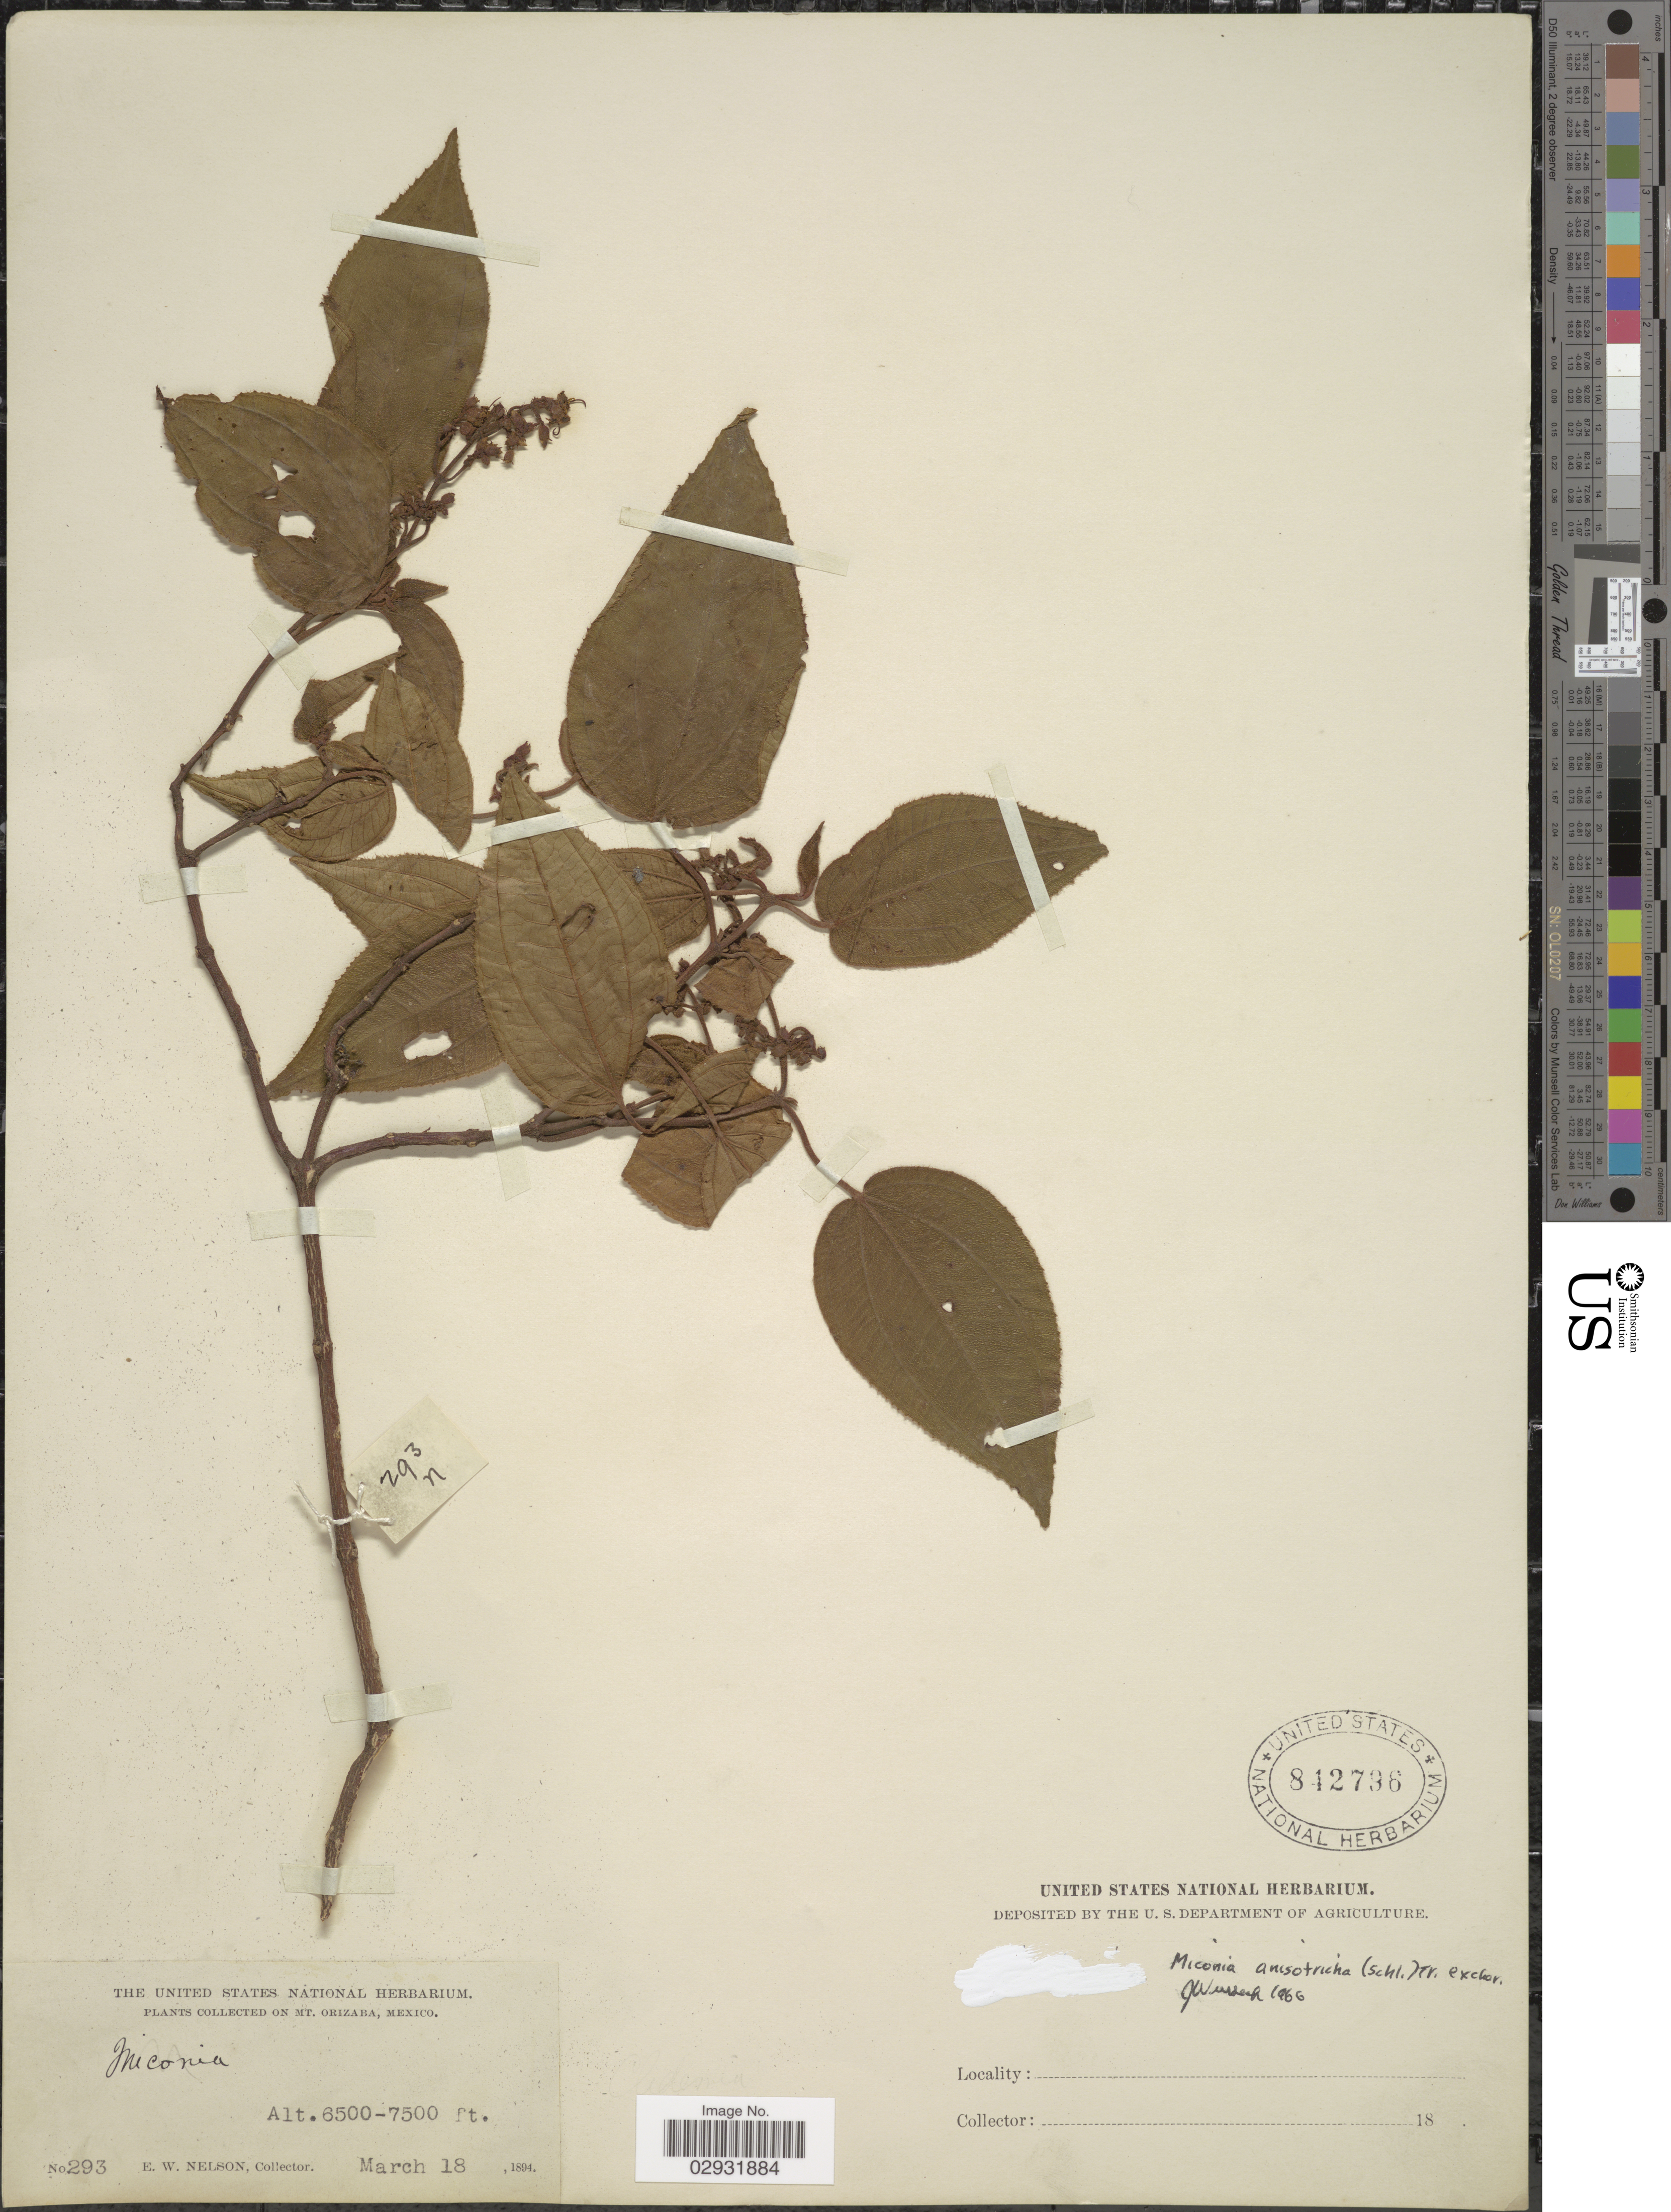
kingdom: Plantae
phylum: Tracheophyta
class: Magnoliopsida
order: Myrtales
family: Melastomataceae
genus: Miconia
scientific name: Miconia anisotricha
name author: (Schltdl.) Triana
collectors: E. W. Nelson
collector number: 293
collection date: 1894-03-18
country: Mexico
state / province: Veracruz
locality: On Mt. Orizaba.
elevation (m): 1981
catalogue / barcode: US 842796